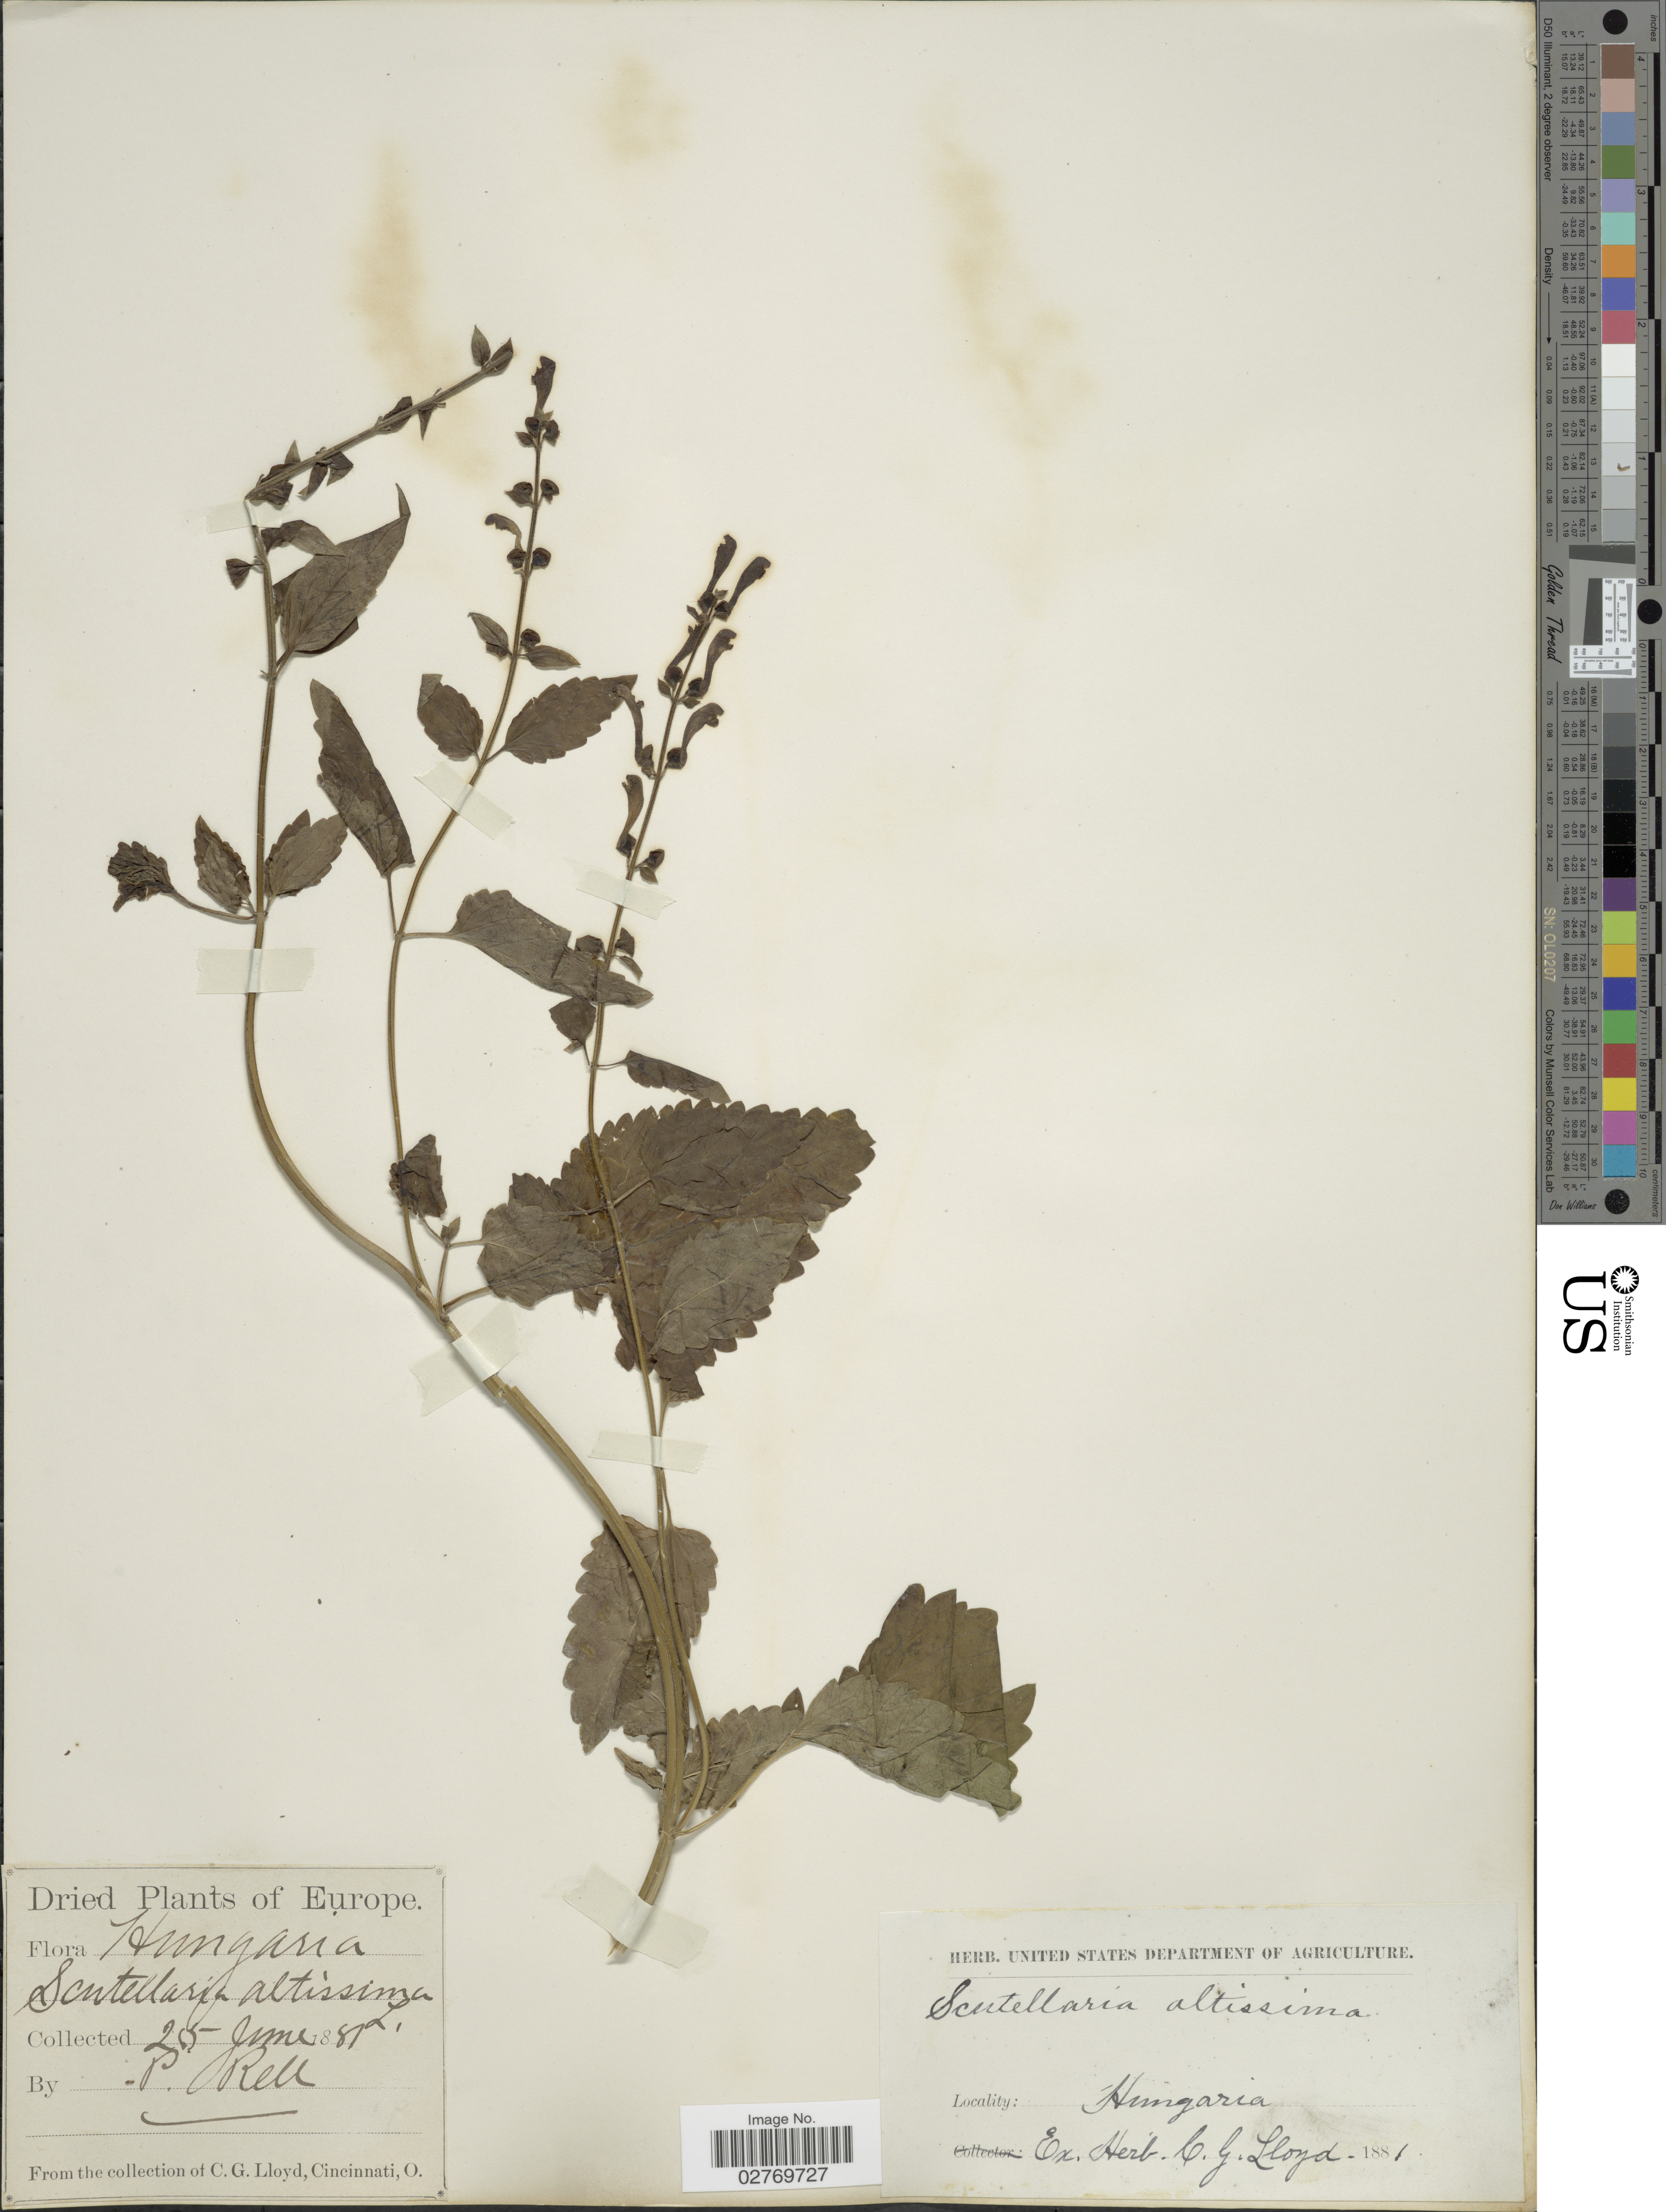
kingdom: Plantae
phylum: Tracheophyta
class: Magnoliopsida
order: Lamiales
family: Lamiaceae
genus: Scutellaria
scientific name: Scutellaria altissima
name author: L.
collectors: P. Rell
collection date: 1881-06-25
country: Hungary